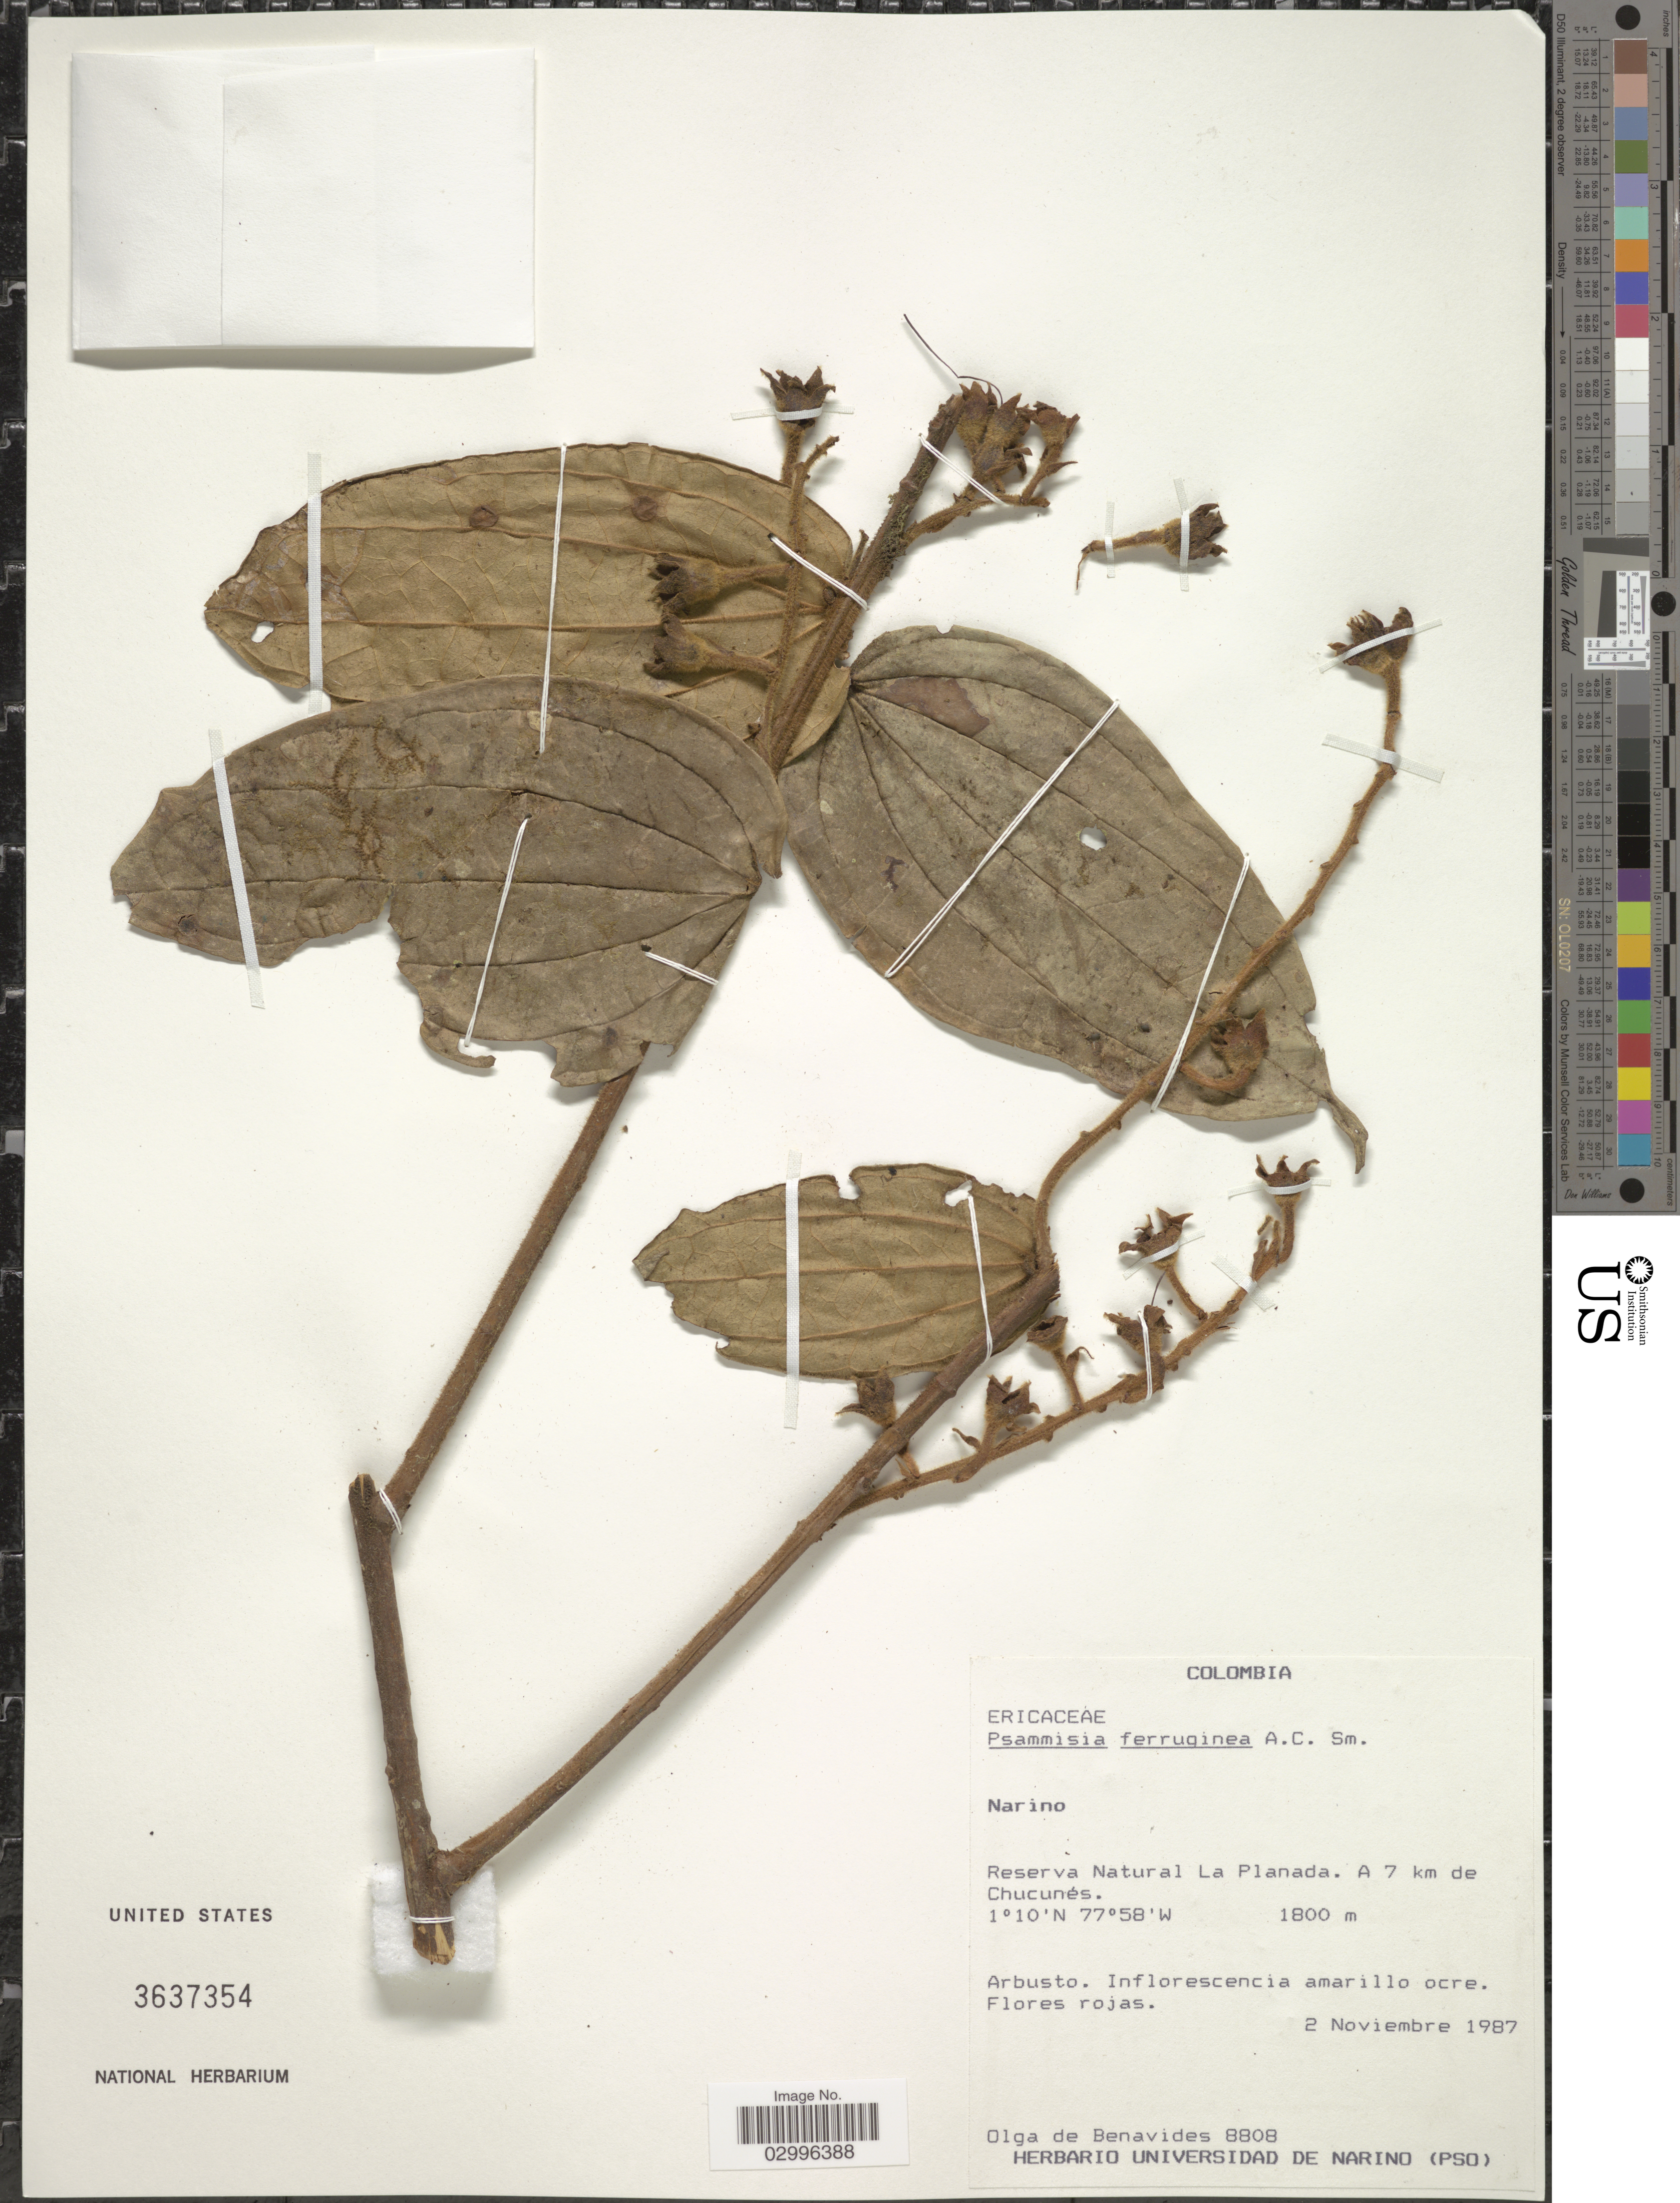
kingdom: Plantae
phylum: Tracheophyta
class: Magnoliopsida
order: Ericales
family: Ericaceae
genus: Psammisia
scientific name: Psammisia ferruginea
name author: A.C. Sm.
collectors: Olga S. de Benavides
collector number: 8808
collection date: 1987-11-02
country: Colombia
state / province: Nariño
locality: Reserva Natural La Planada. A 7 km de Chucunés.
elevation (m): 1800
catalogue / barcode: US 3637354